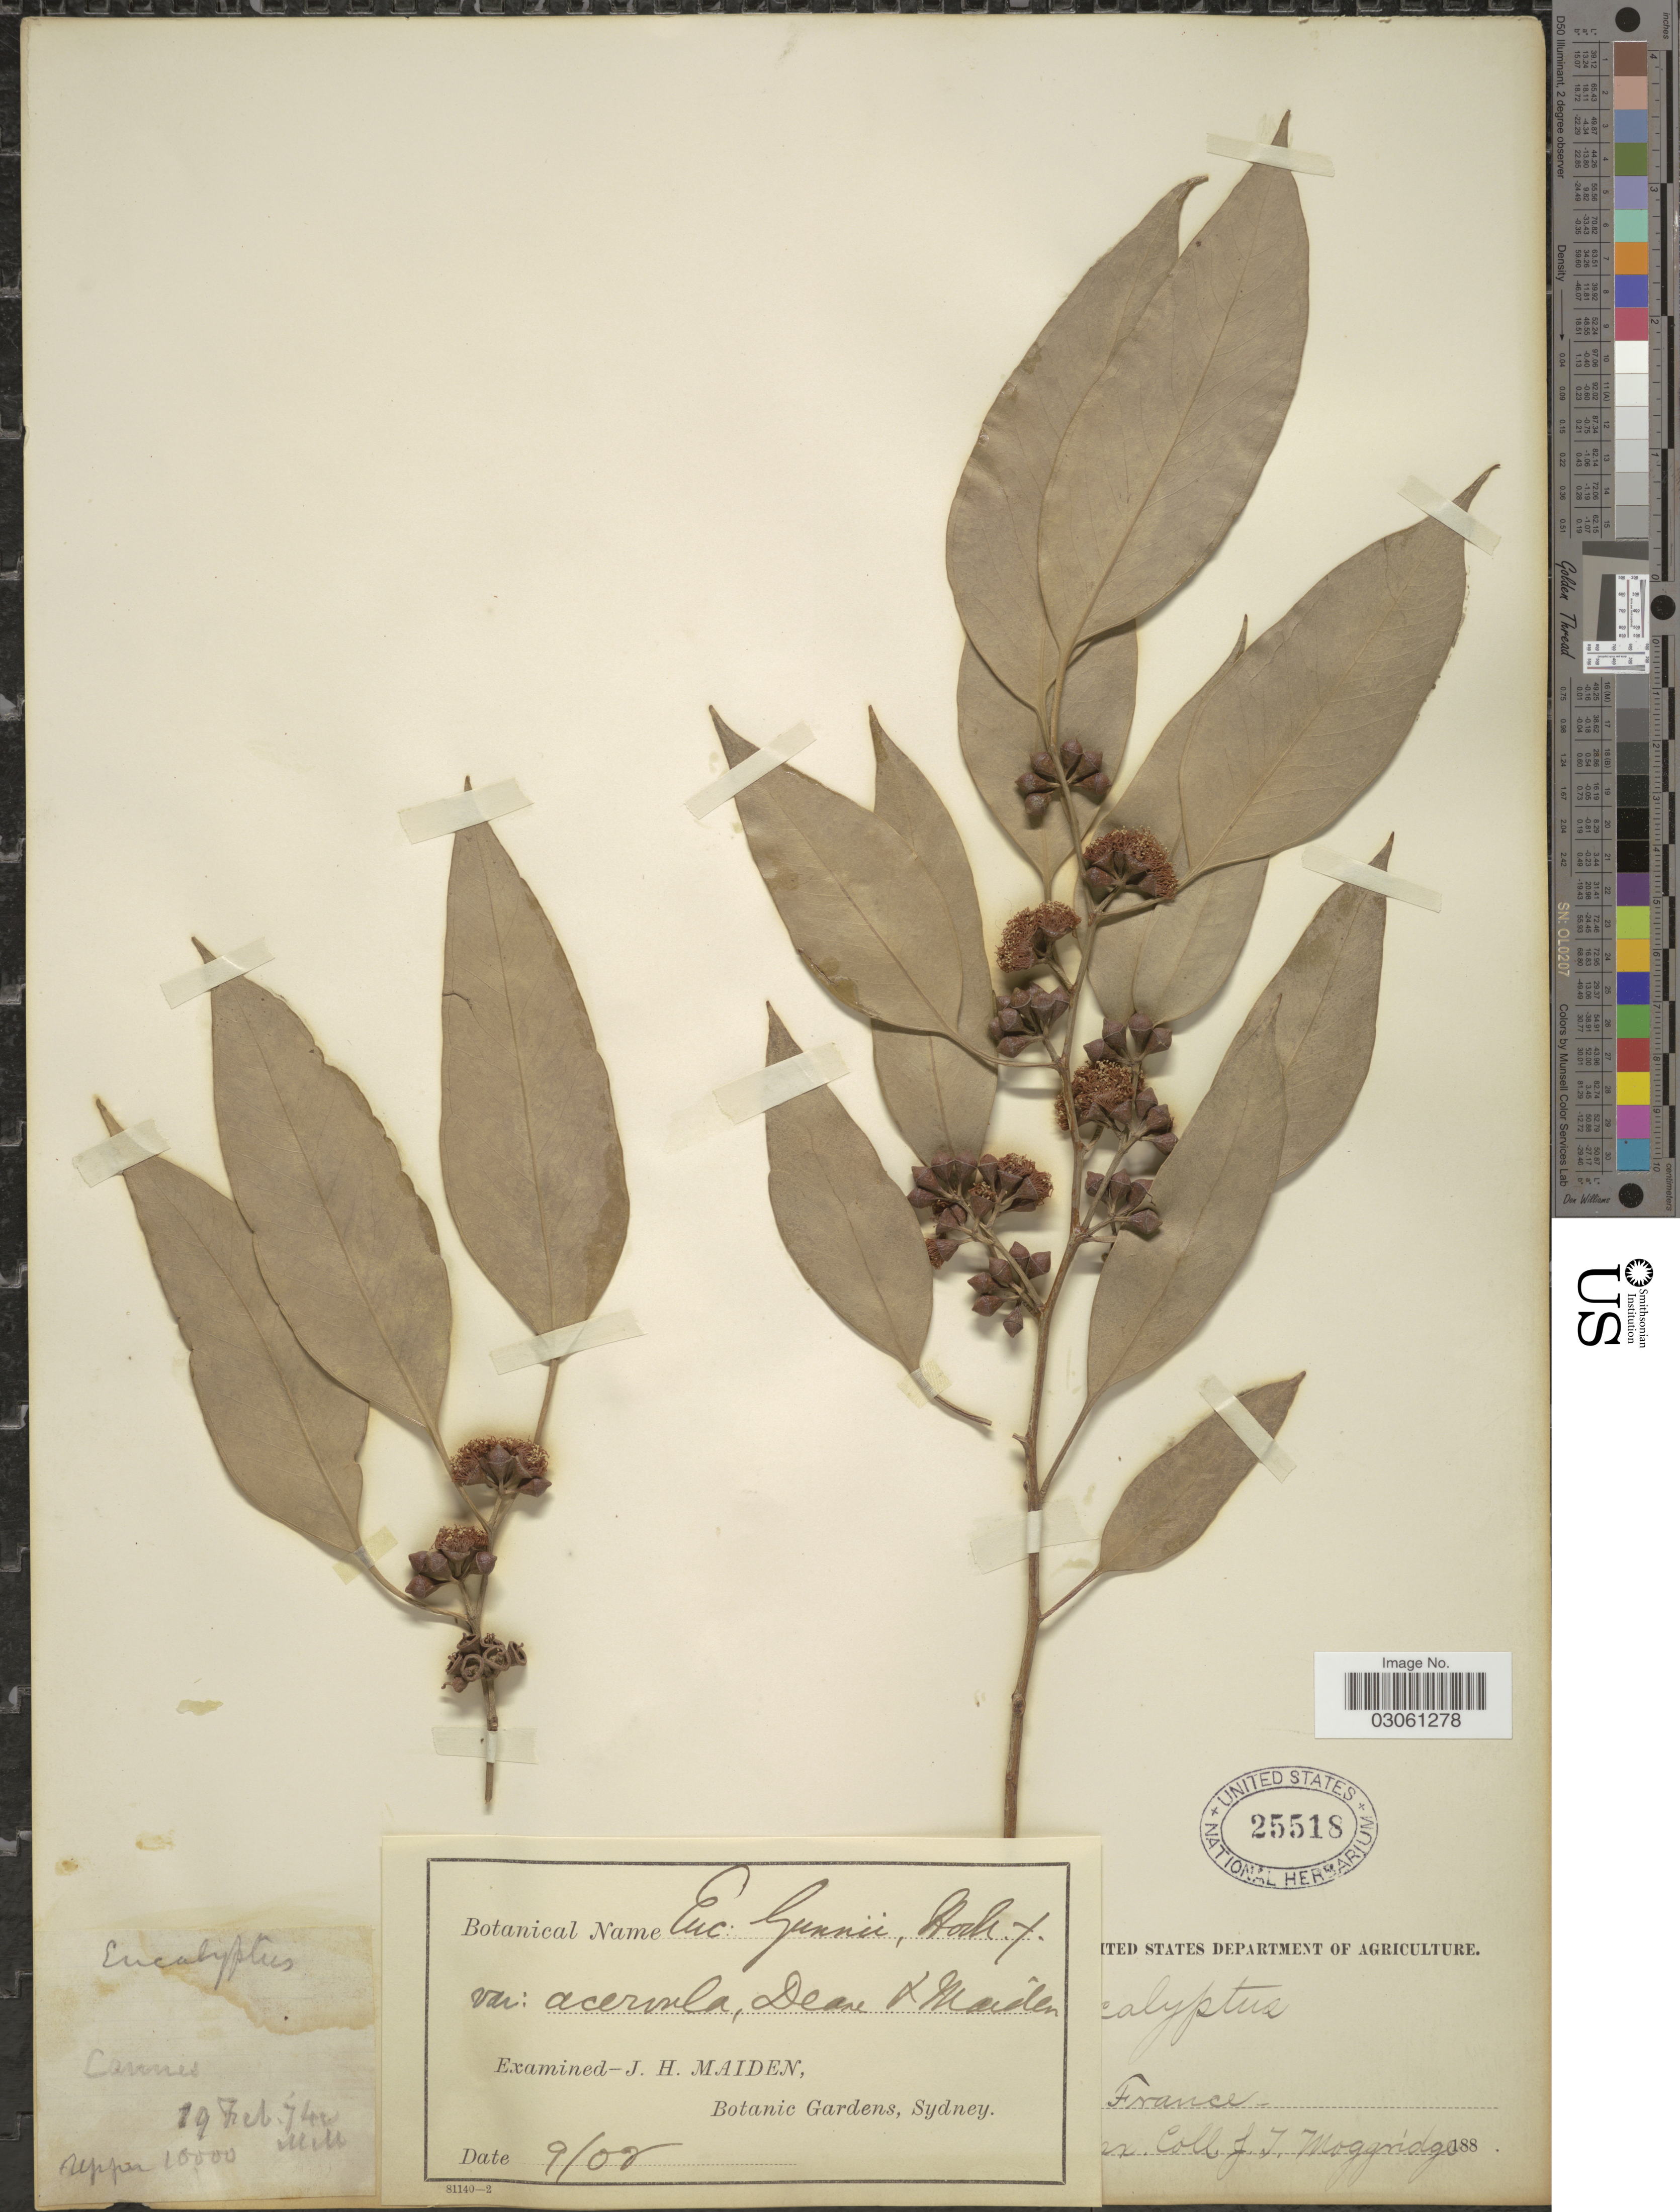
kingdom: Plantae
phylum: Tracheophyta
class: Magnoliopsida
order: Myrtales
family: Myrtaceae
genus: Eucalyptus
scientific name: Eucalyptus gunnii var. acervula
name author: H. Deane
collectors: J. T. Moggridge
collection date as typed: Transcribed d/m/y: 19/2/74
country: France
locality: Cannes.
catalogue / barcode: US 25518